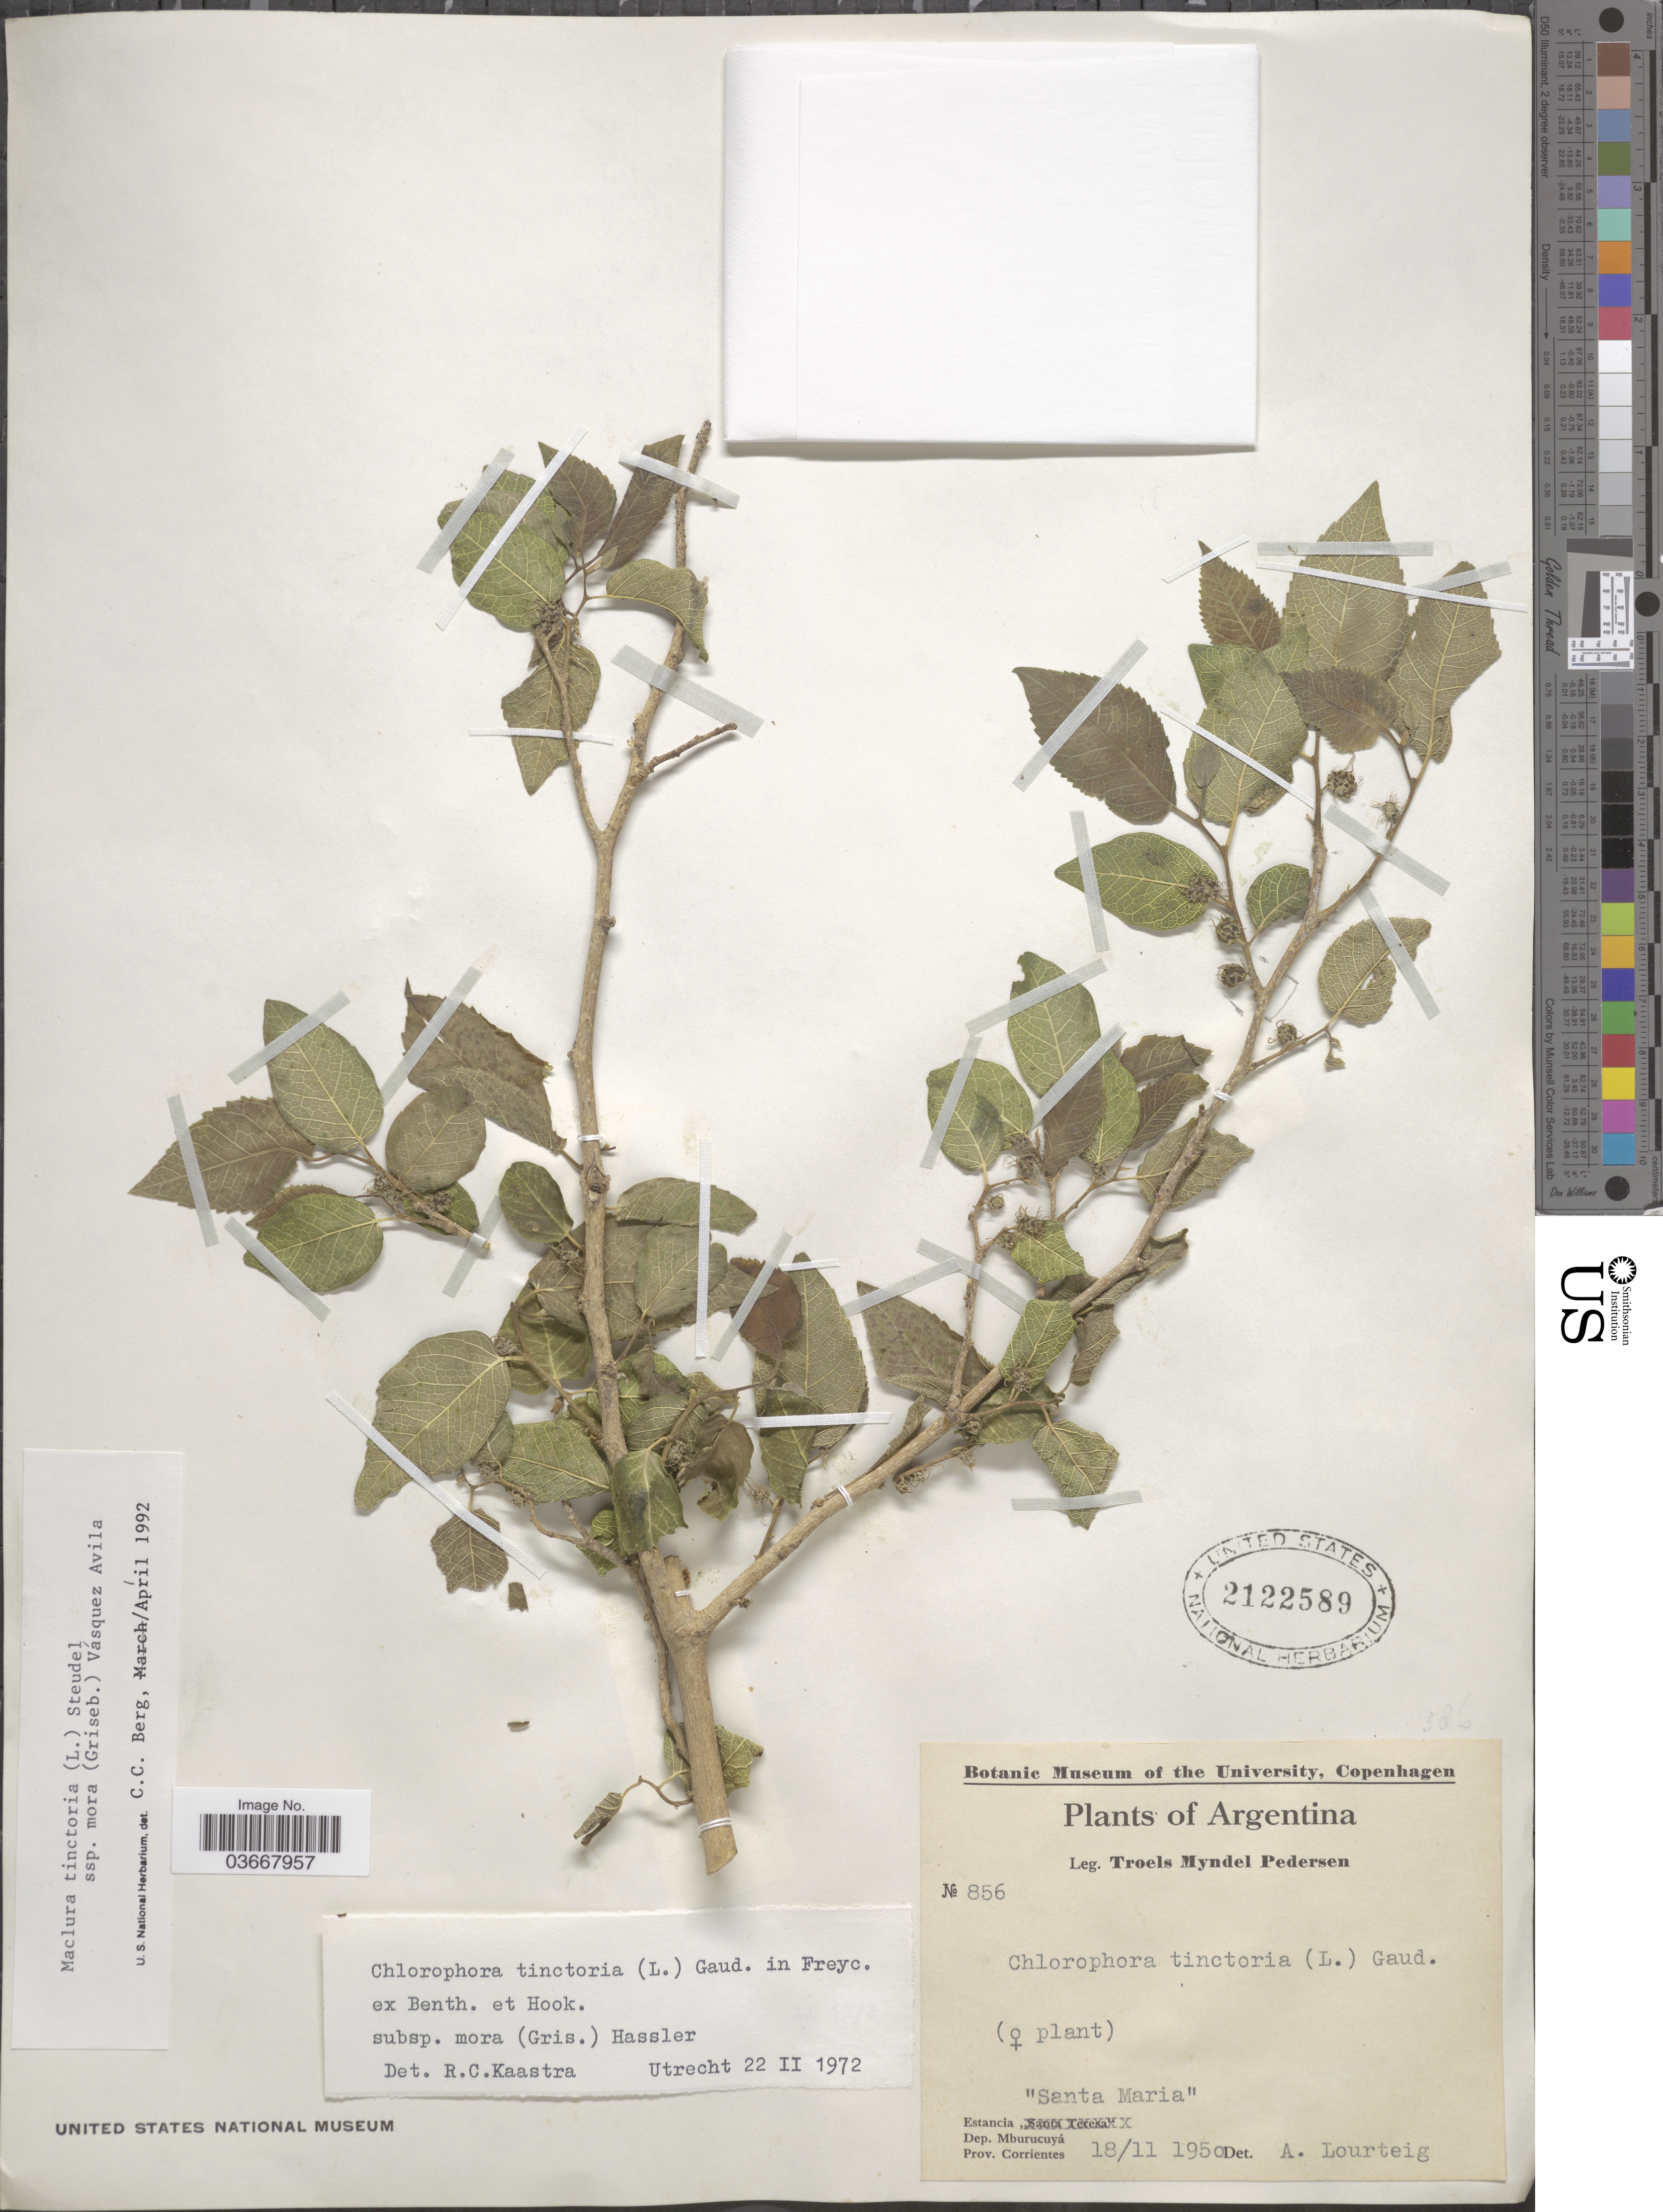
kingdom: Plantae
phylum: Tracheophyta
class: Magnoliopsida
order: Rosales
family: Moraceae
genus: Maclura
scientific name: Maclura tinctoria subsp. mora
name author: (Griseb.) Vázq. Avila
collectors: T. Pederson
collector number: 856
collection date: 1950-11-18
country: Argentina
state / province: Corrientes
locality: Estancia "Santa Maria". Dep. Mburucuyá.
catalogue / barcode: US 2122589